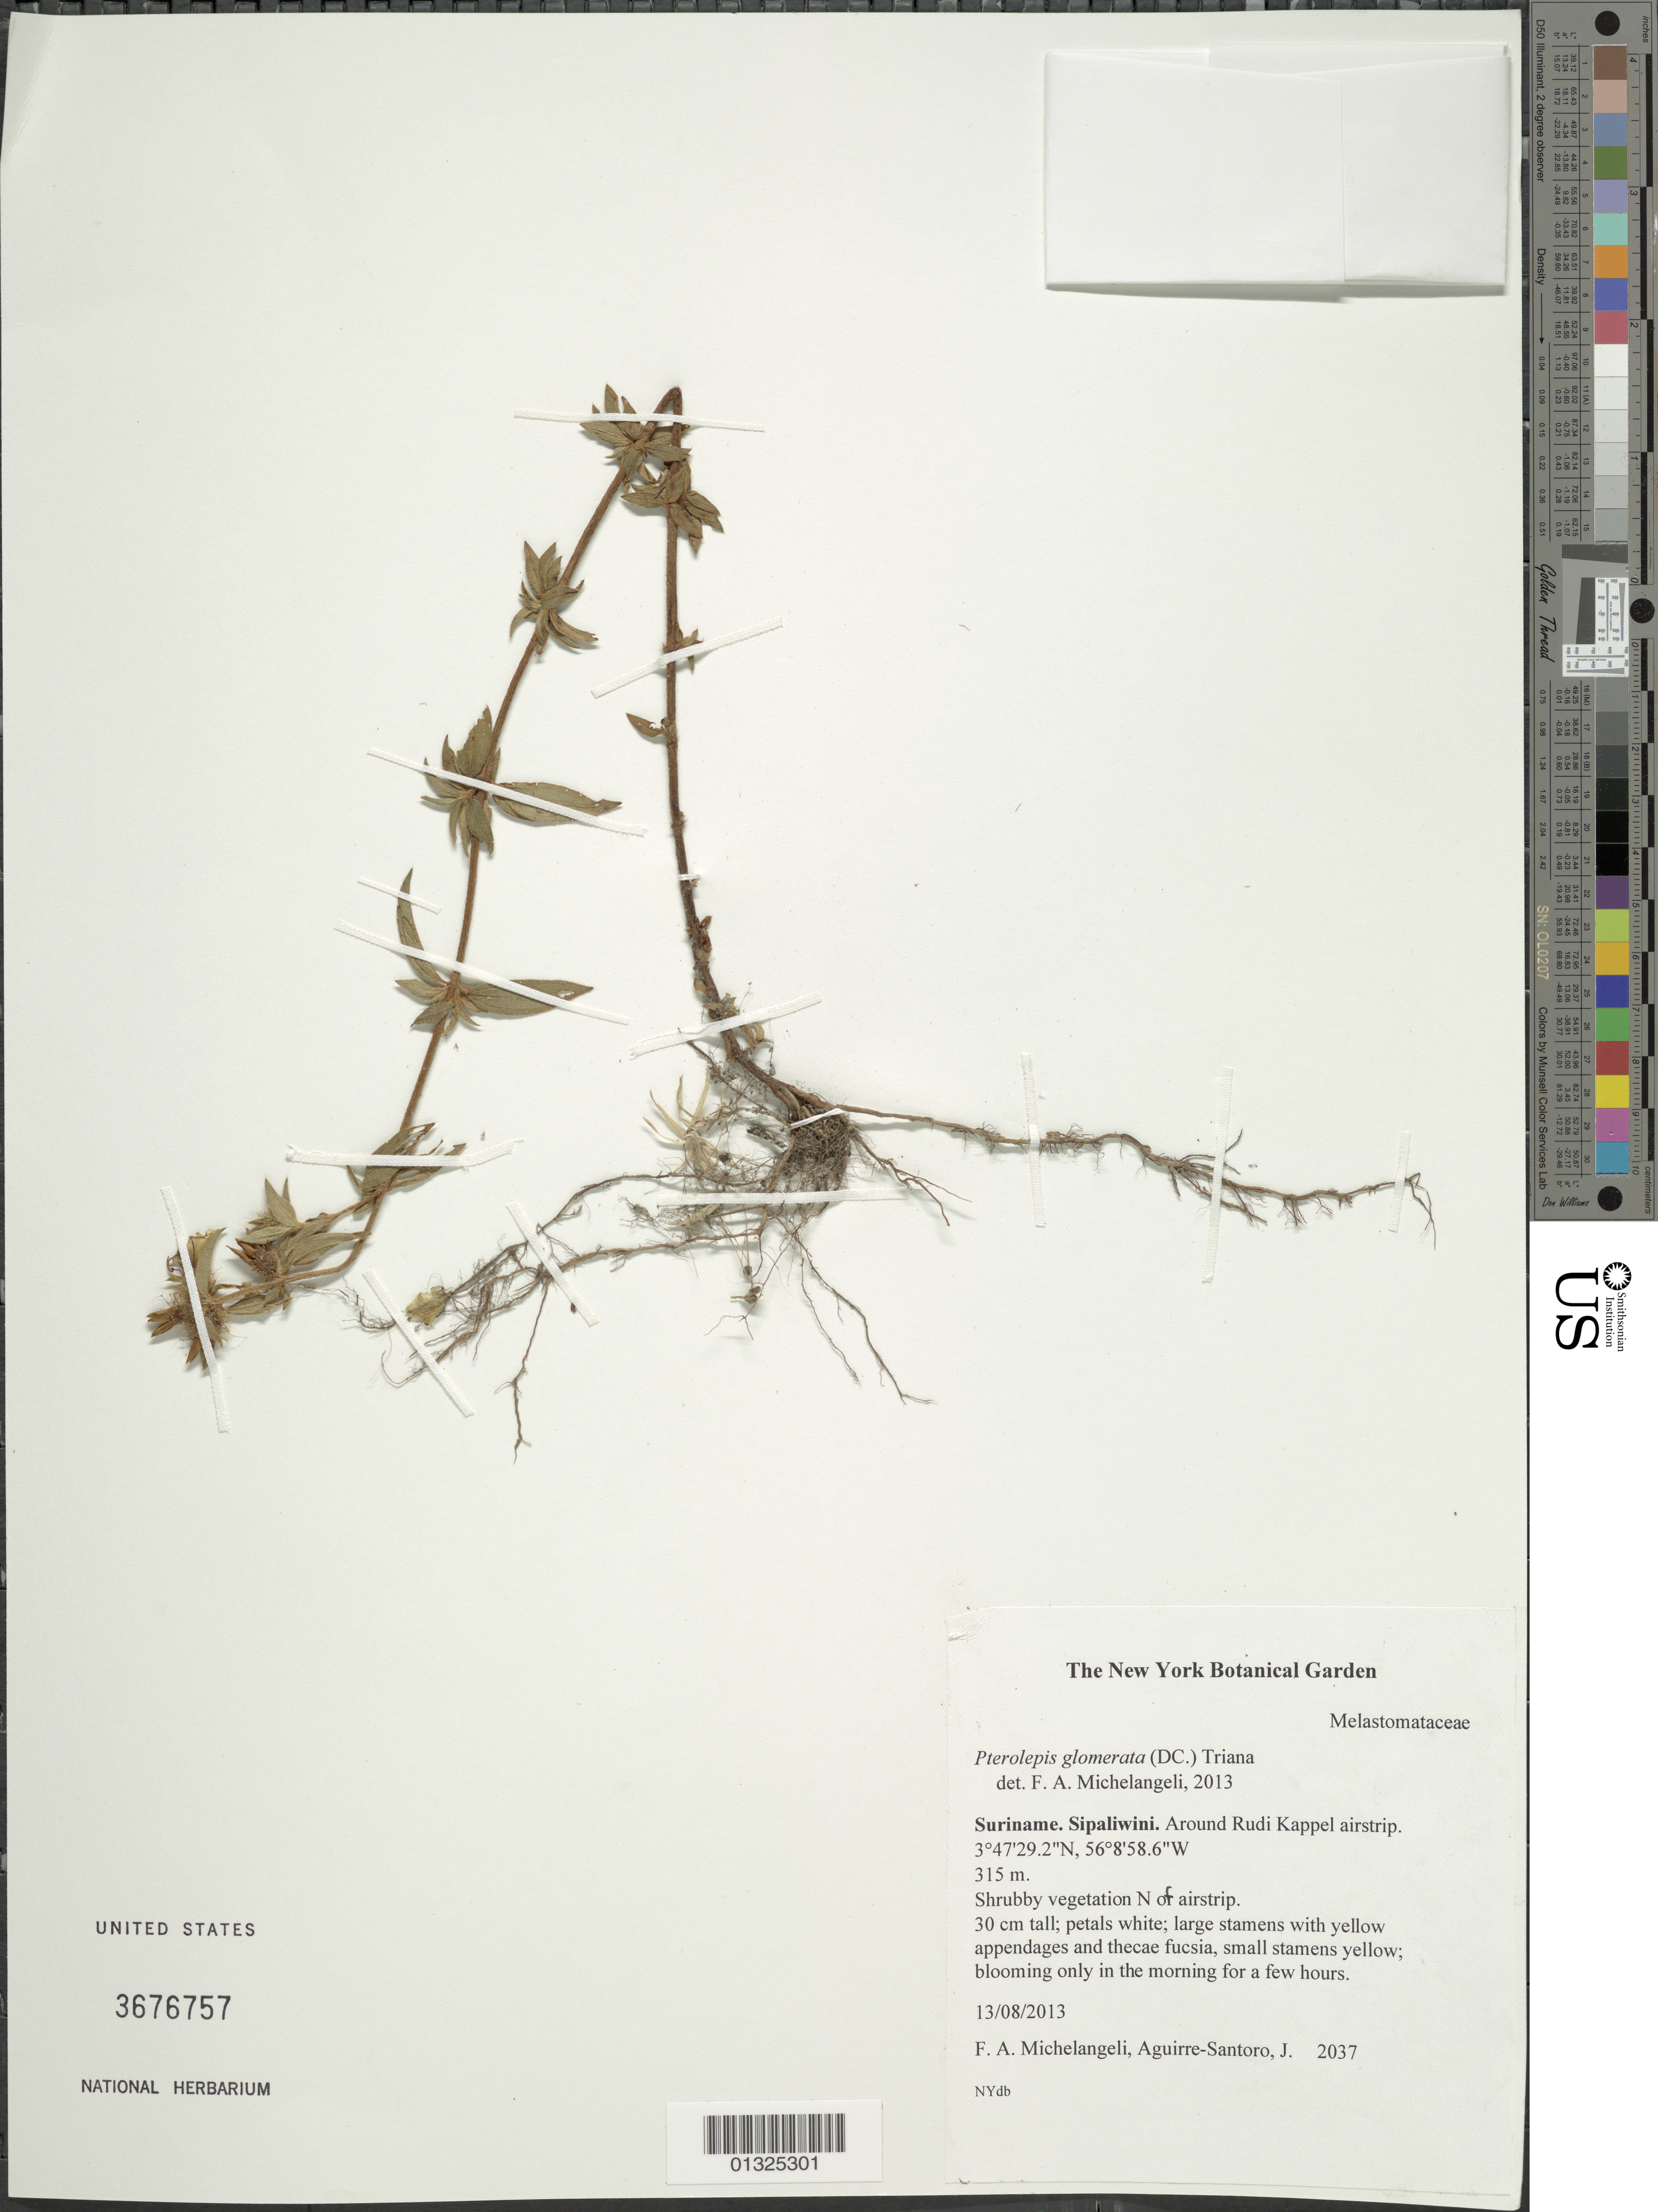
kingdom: Plantae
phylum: Tracheophyta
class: Magnoliopsida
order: Myrtales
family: Melastomataceae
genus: Pterolepis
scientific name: Pterolepis glomerata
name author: (Rottb.) Miq.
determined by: Michelangeli, F. A.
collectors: F. A. Michelangeli & J. Aguirre-Santoro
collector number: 2037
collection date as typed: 12 Aug 2013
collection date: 2013-08-12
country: Suriname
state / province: Sipaliwini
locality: Forest near Rudi Kappel savanna.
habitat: Shrubby vegetation N of airstrip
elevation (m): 315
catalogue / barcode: US 3676757